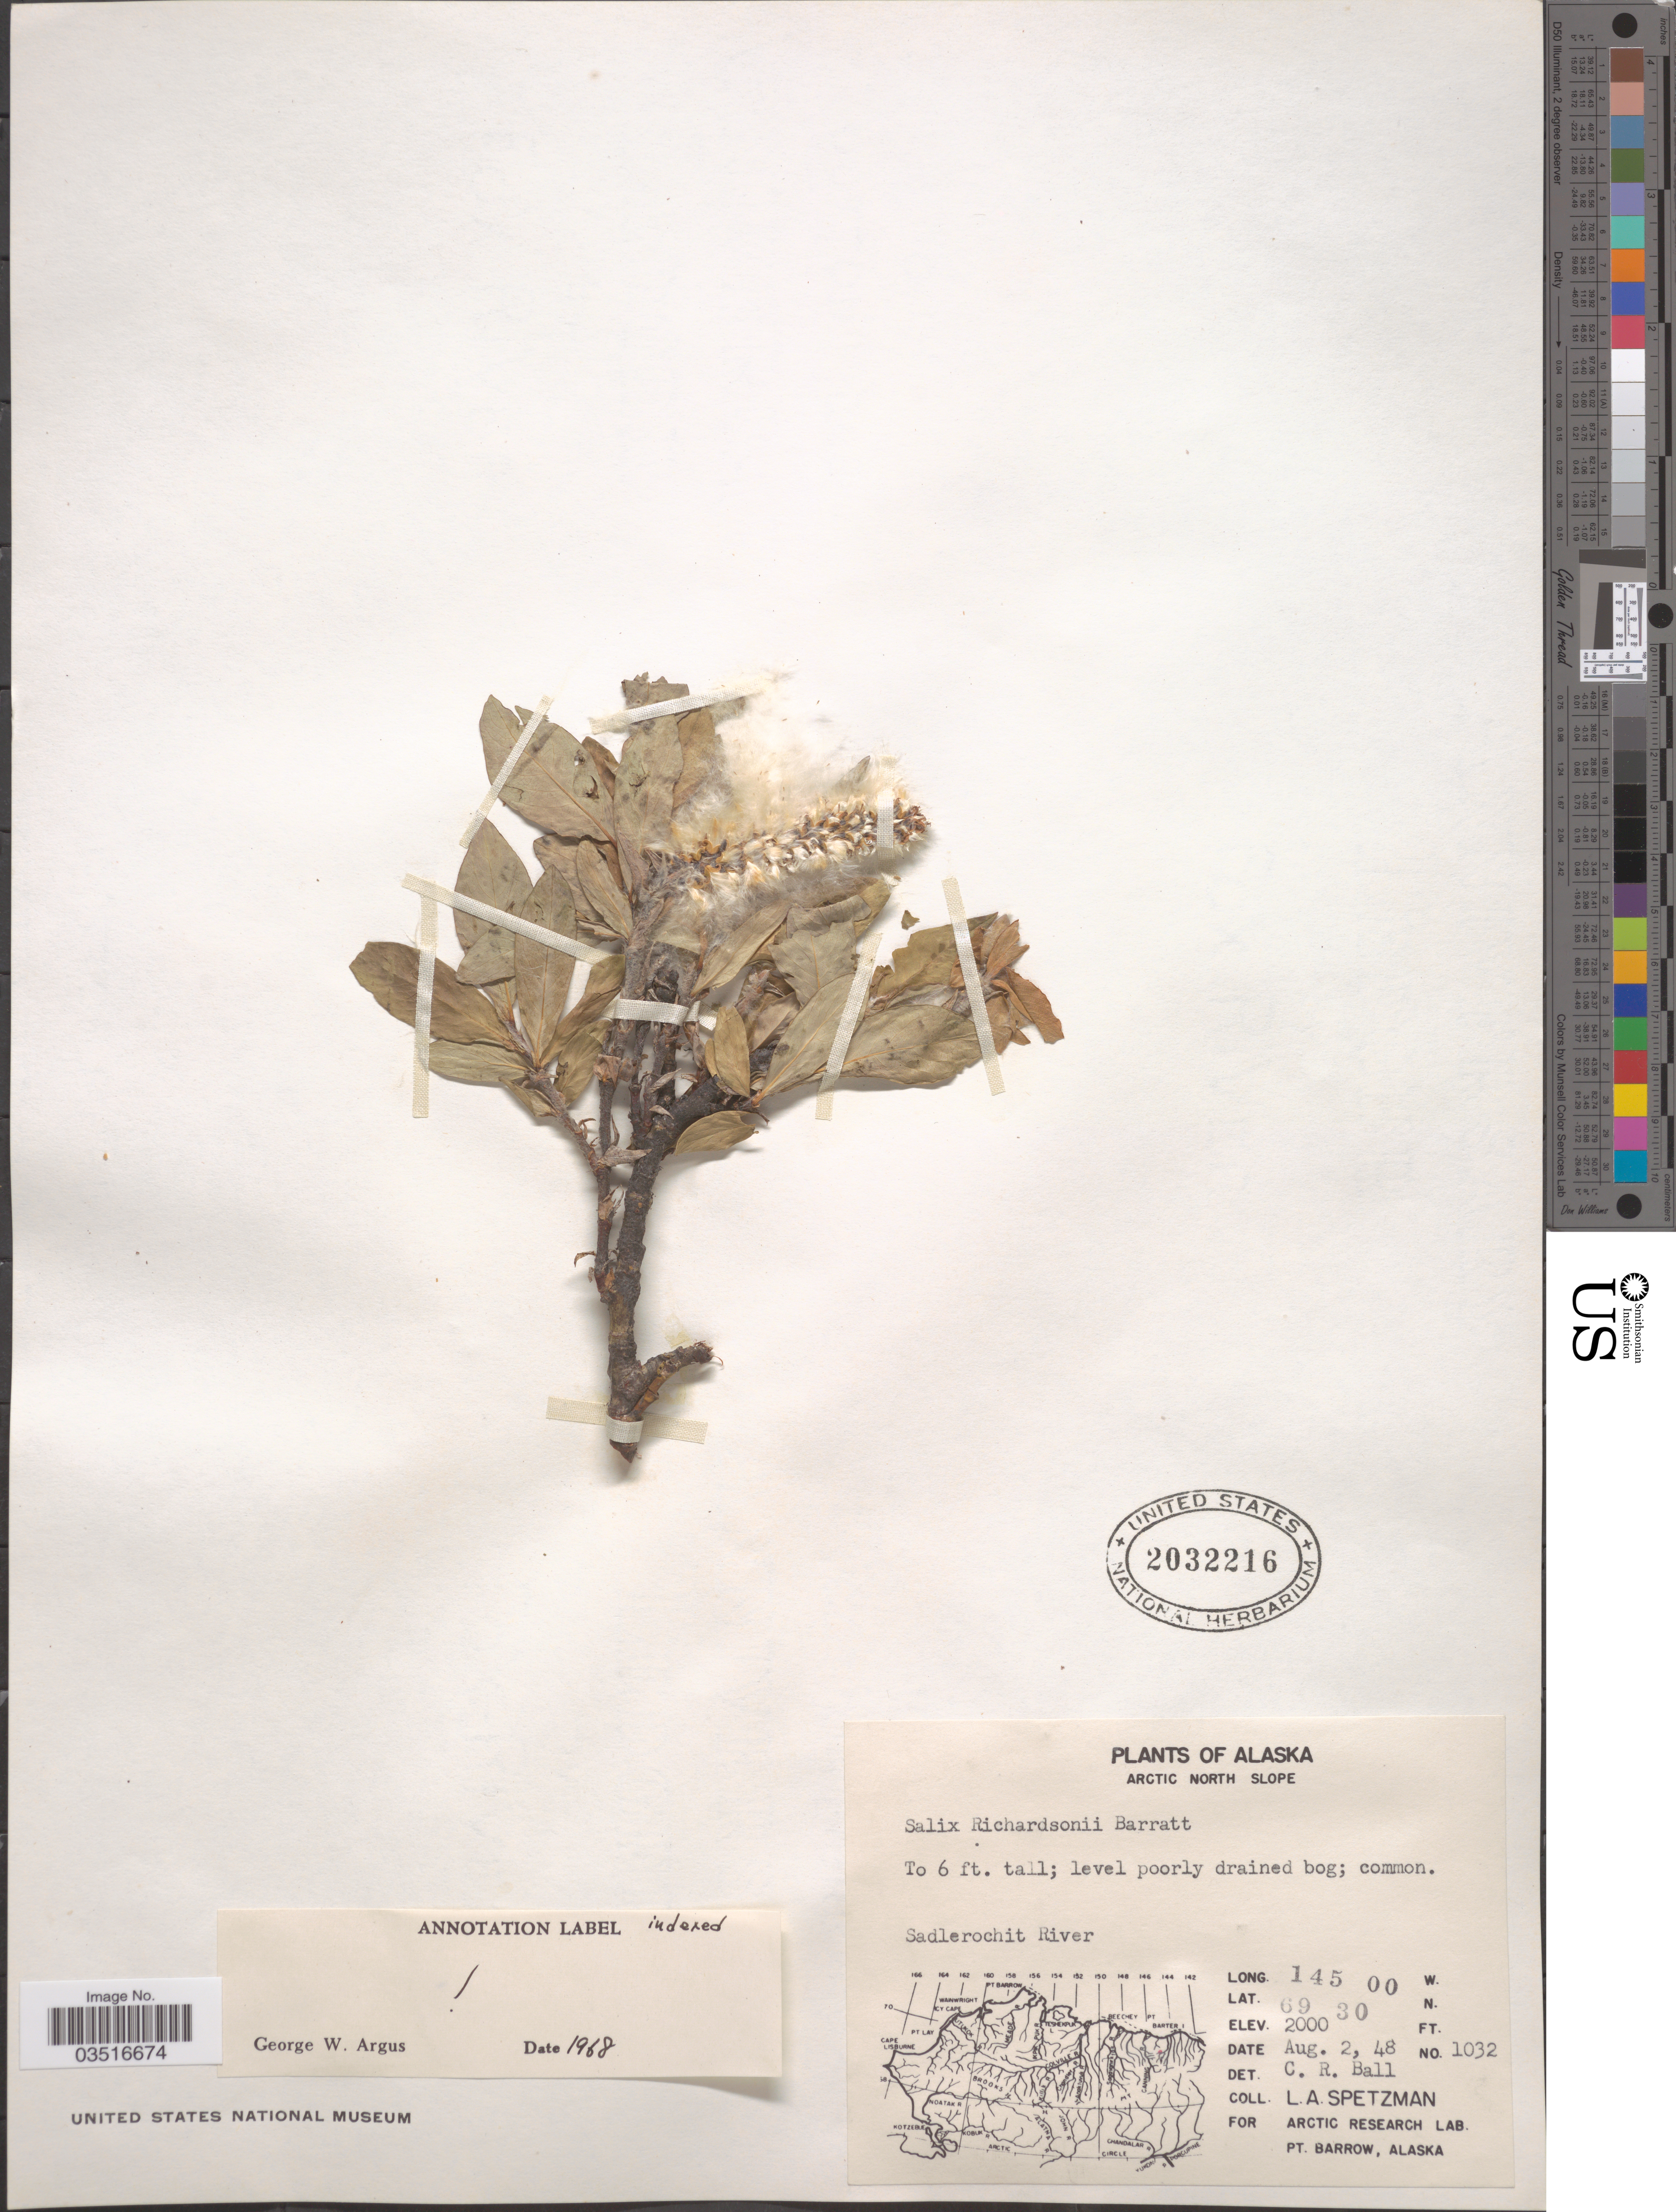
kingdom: Plantae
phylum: Tracheophyta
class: Magnoliopsida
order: Malpighiales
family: Salicaceae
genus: Salix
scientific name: Salix richardsonii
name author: Hook.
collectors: L. Spetzman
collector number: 1032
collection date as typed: Transcribed d/m/y: 2/8/48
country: United States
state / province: Alaska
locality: Arctic North Slope. Sadlerochit River.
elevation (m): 610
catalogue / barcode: US 2032216